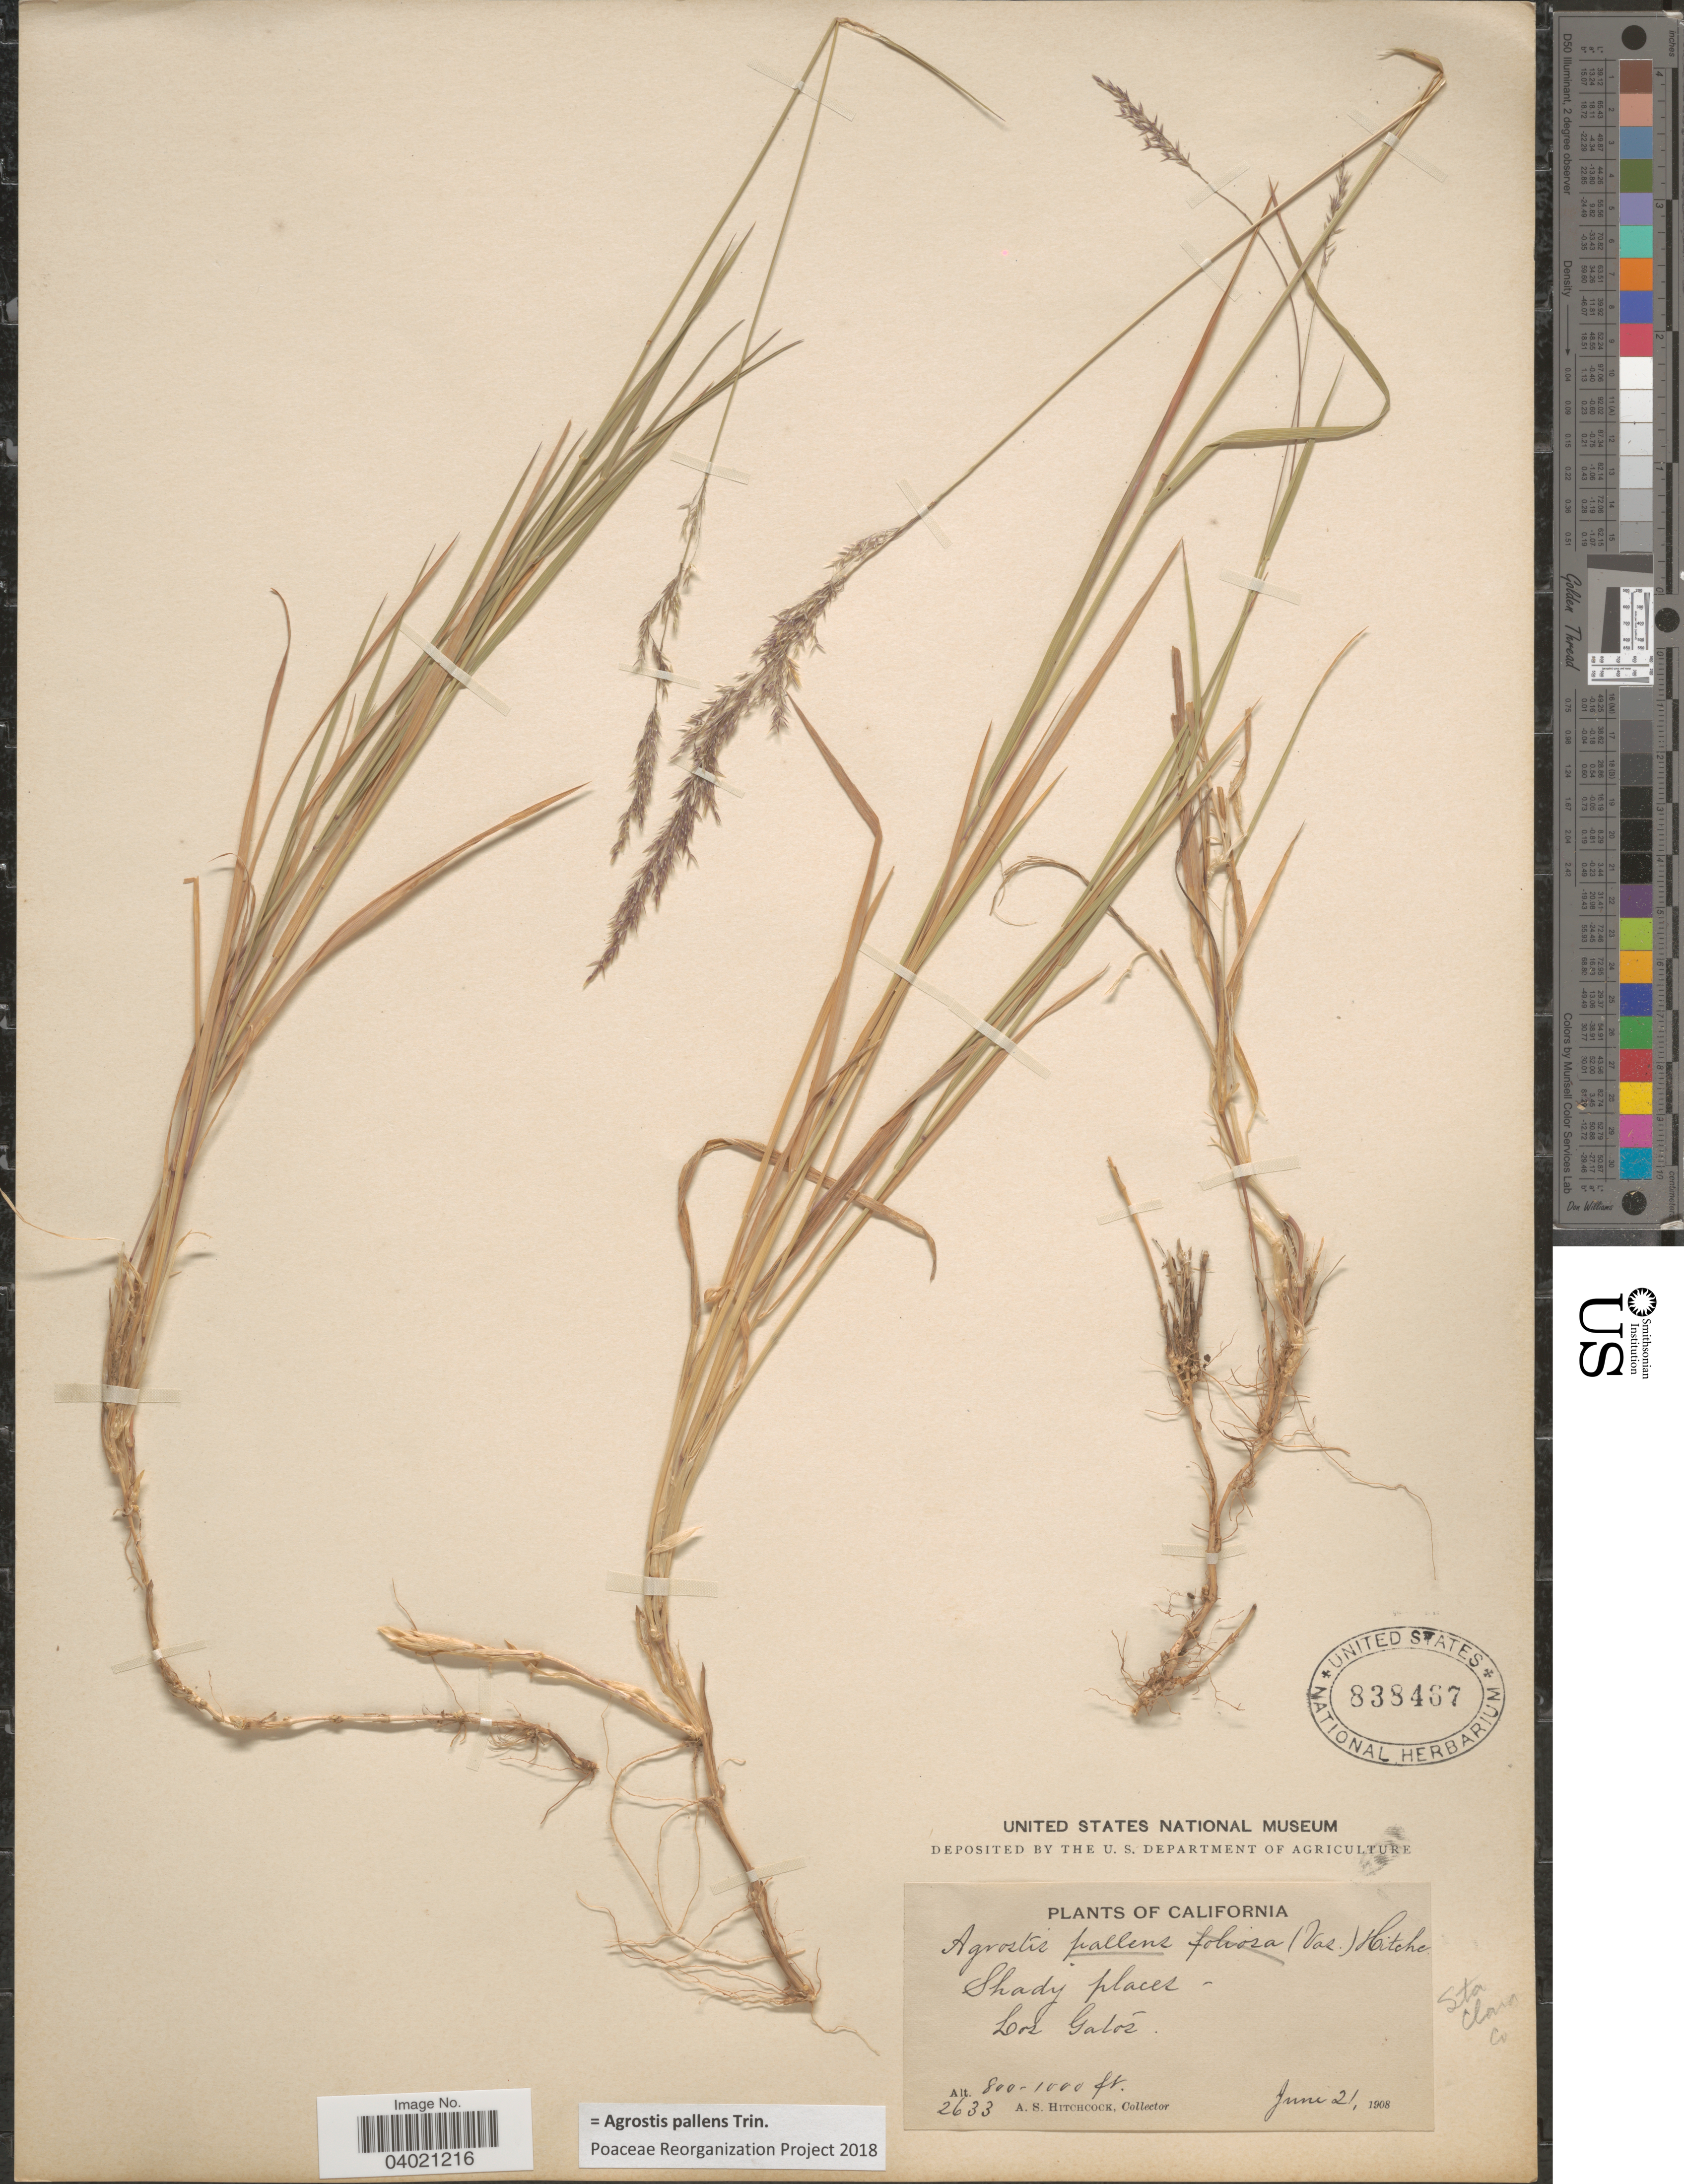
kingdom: Plantae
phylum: Tracheophyta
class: Liliopsida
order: Poales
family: Poaceae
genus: Agrostis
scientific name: Agrostis pallens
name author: Trin.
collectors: A. S. Hitchcock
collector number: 2633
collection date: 1908-06-21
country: United States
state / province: California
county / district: Santa Clara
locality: Los Gatos. Sta. Clara Co.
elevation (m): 244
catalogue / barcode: US 838467